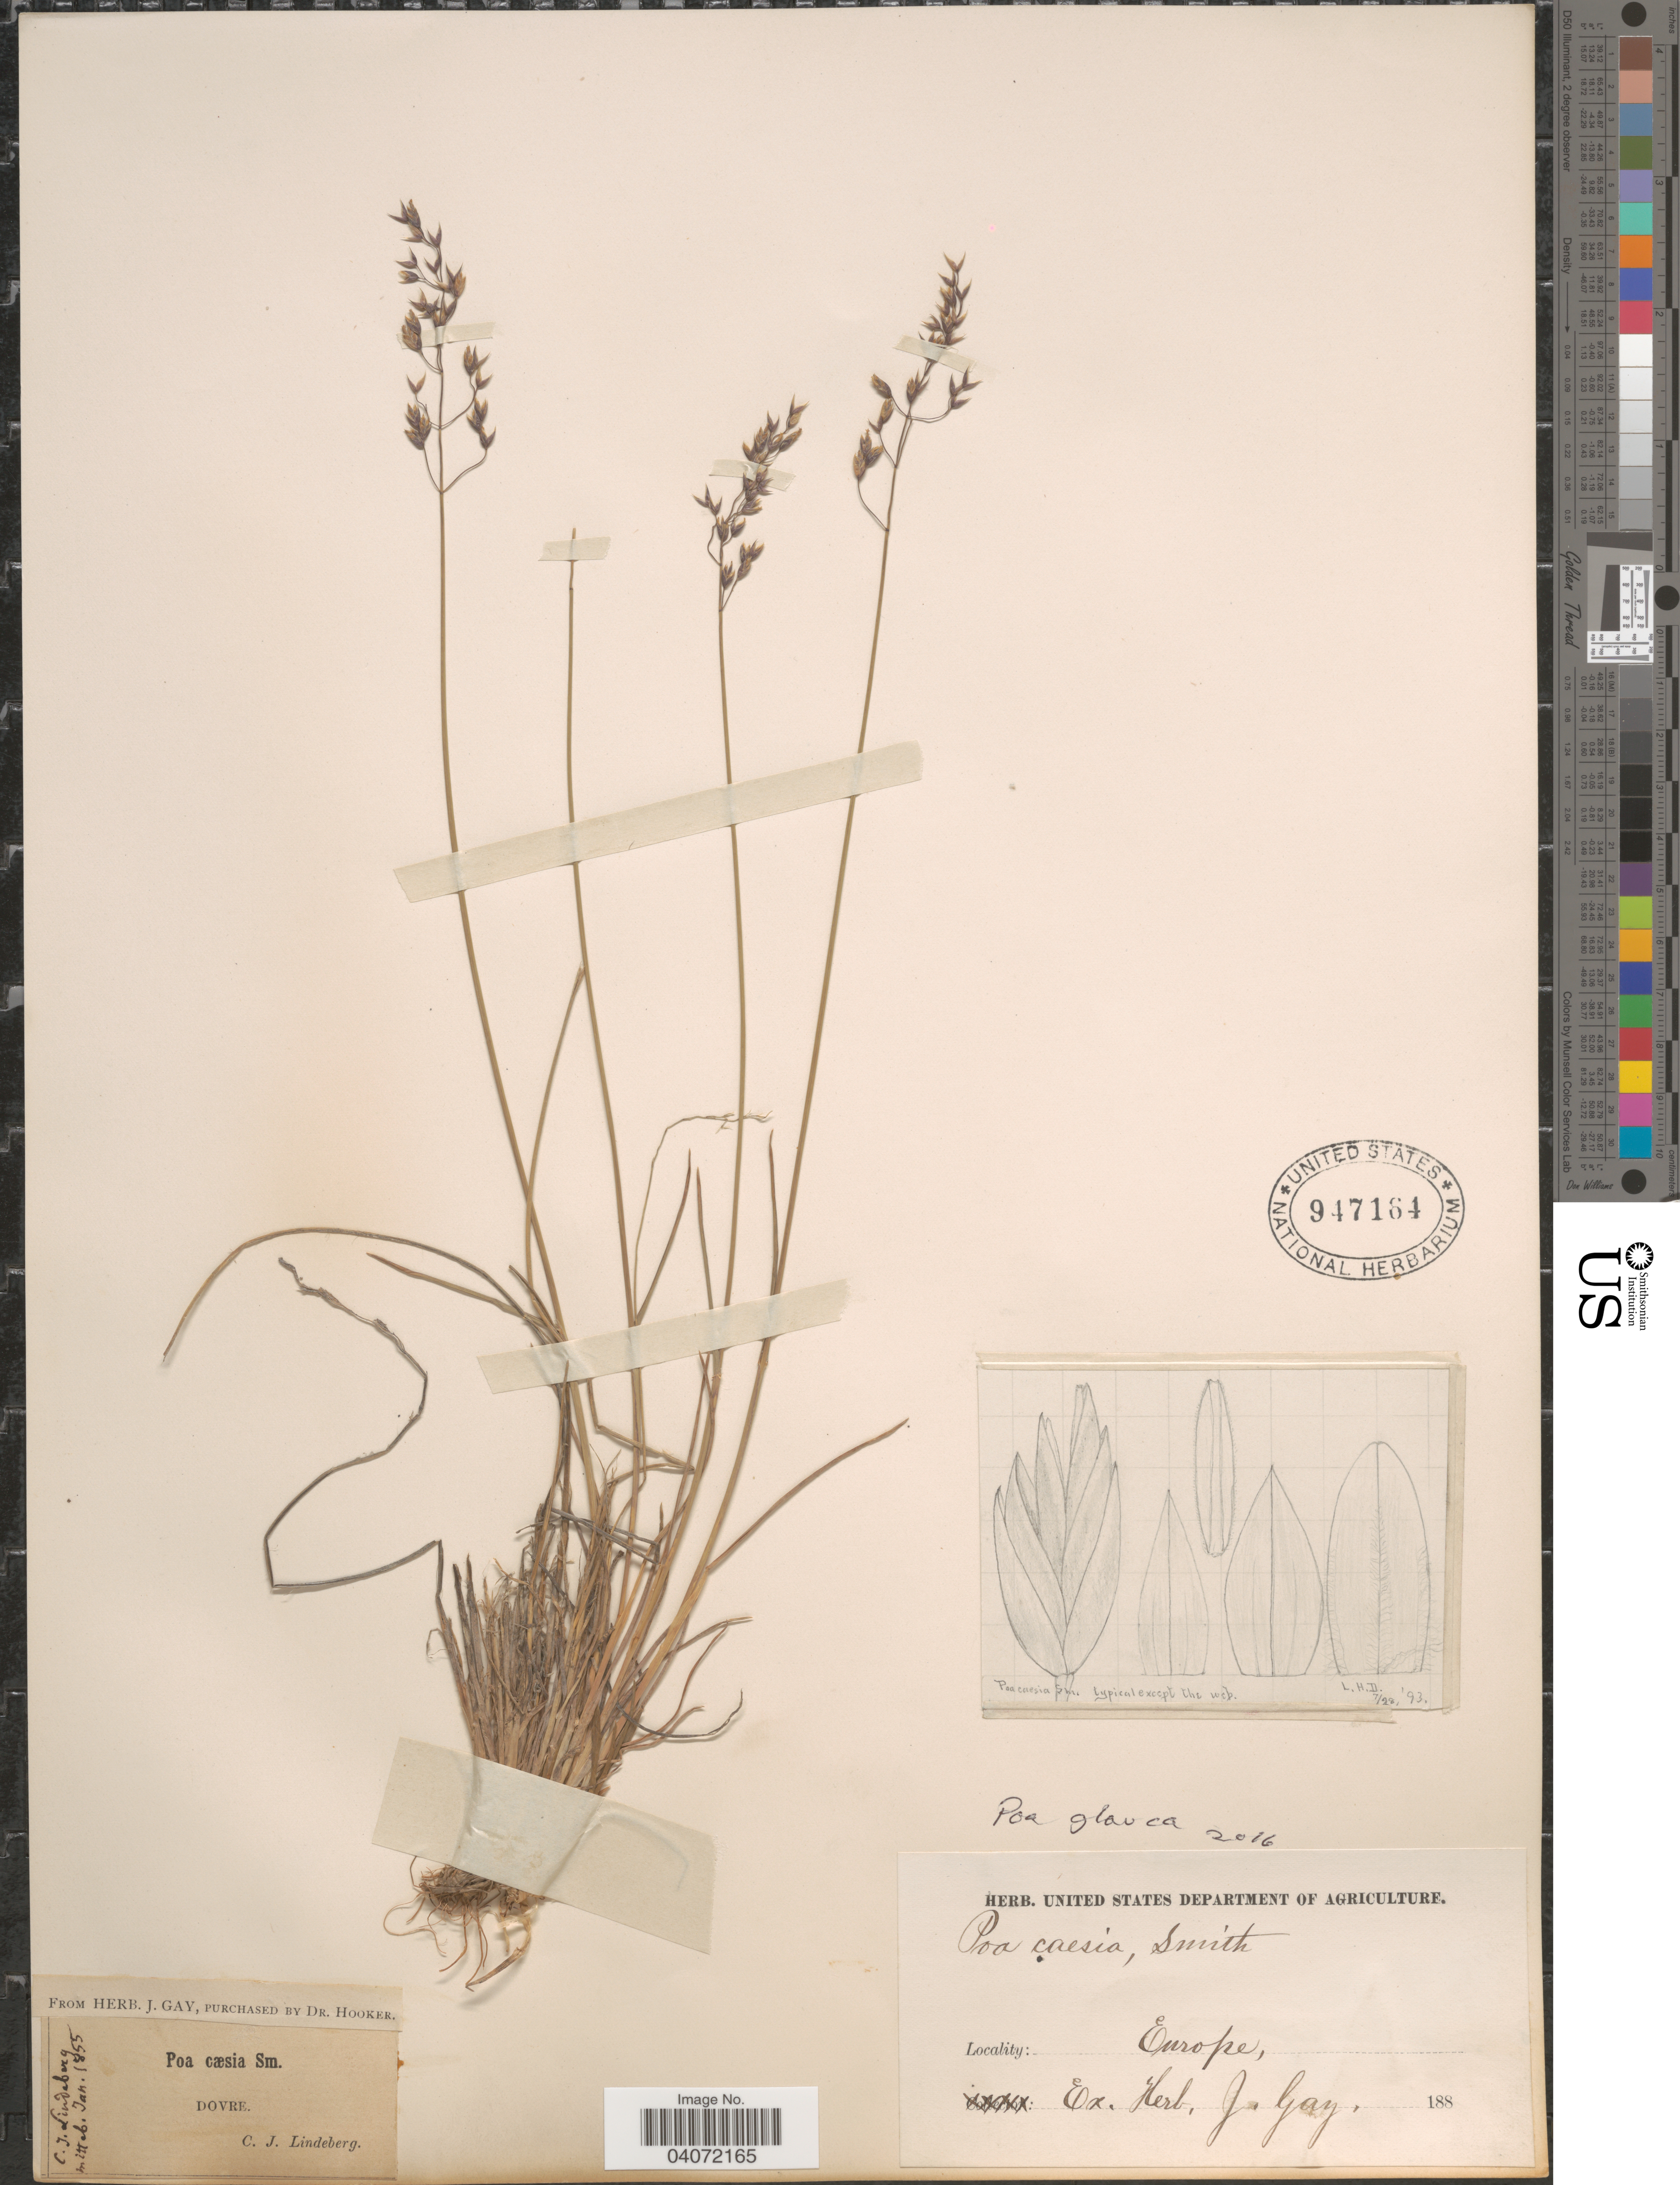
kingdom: Plantae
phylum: Tracheophyta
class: Liliopsida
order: Poales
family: Poaceae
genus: Poa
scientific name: Poa glauca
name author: Vahl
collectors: C. Lindeberg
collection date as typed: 188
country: Norway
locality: Dovre. Europe.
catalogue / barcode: US 947164